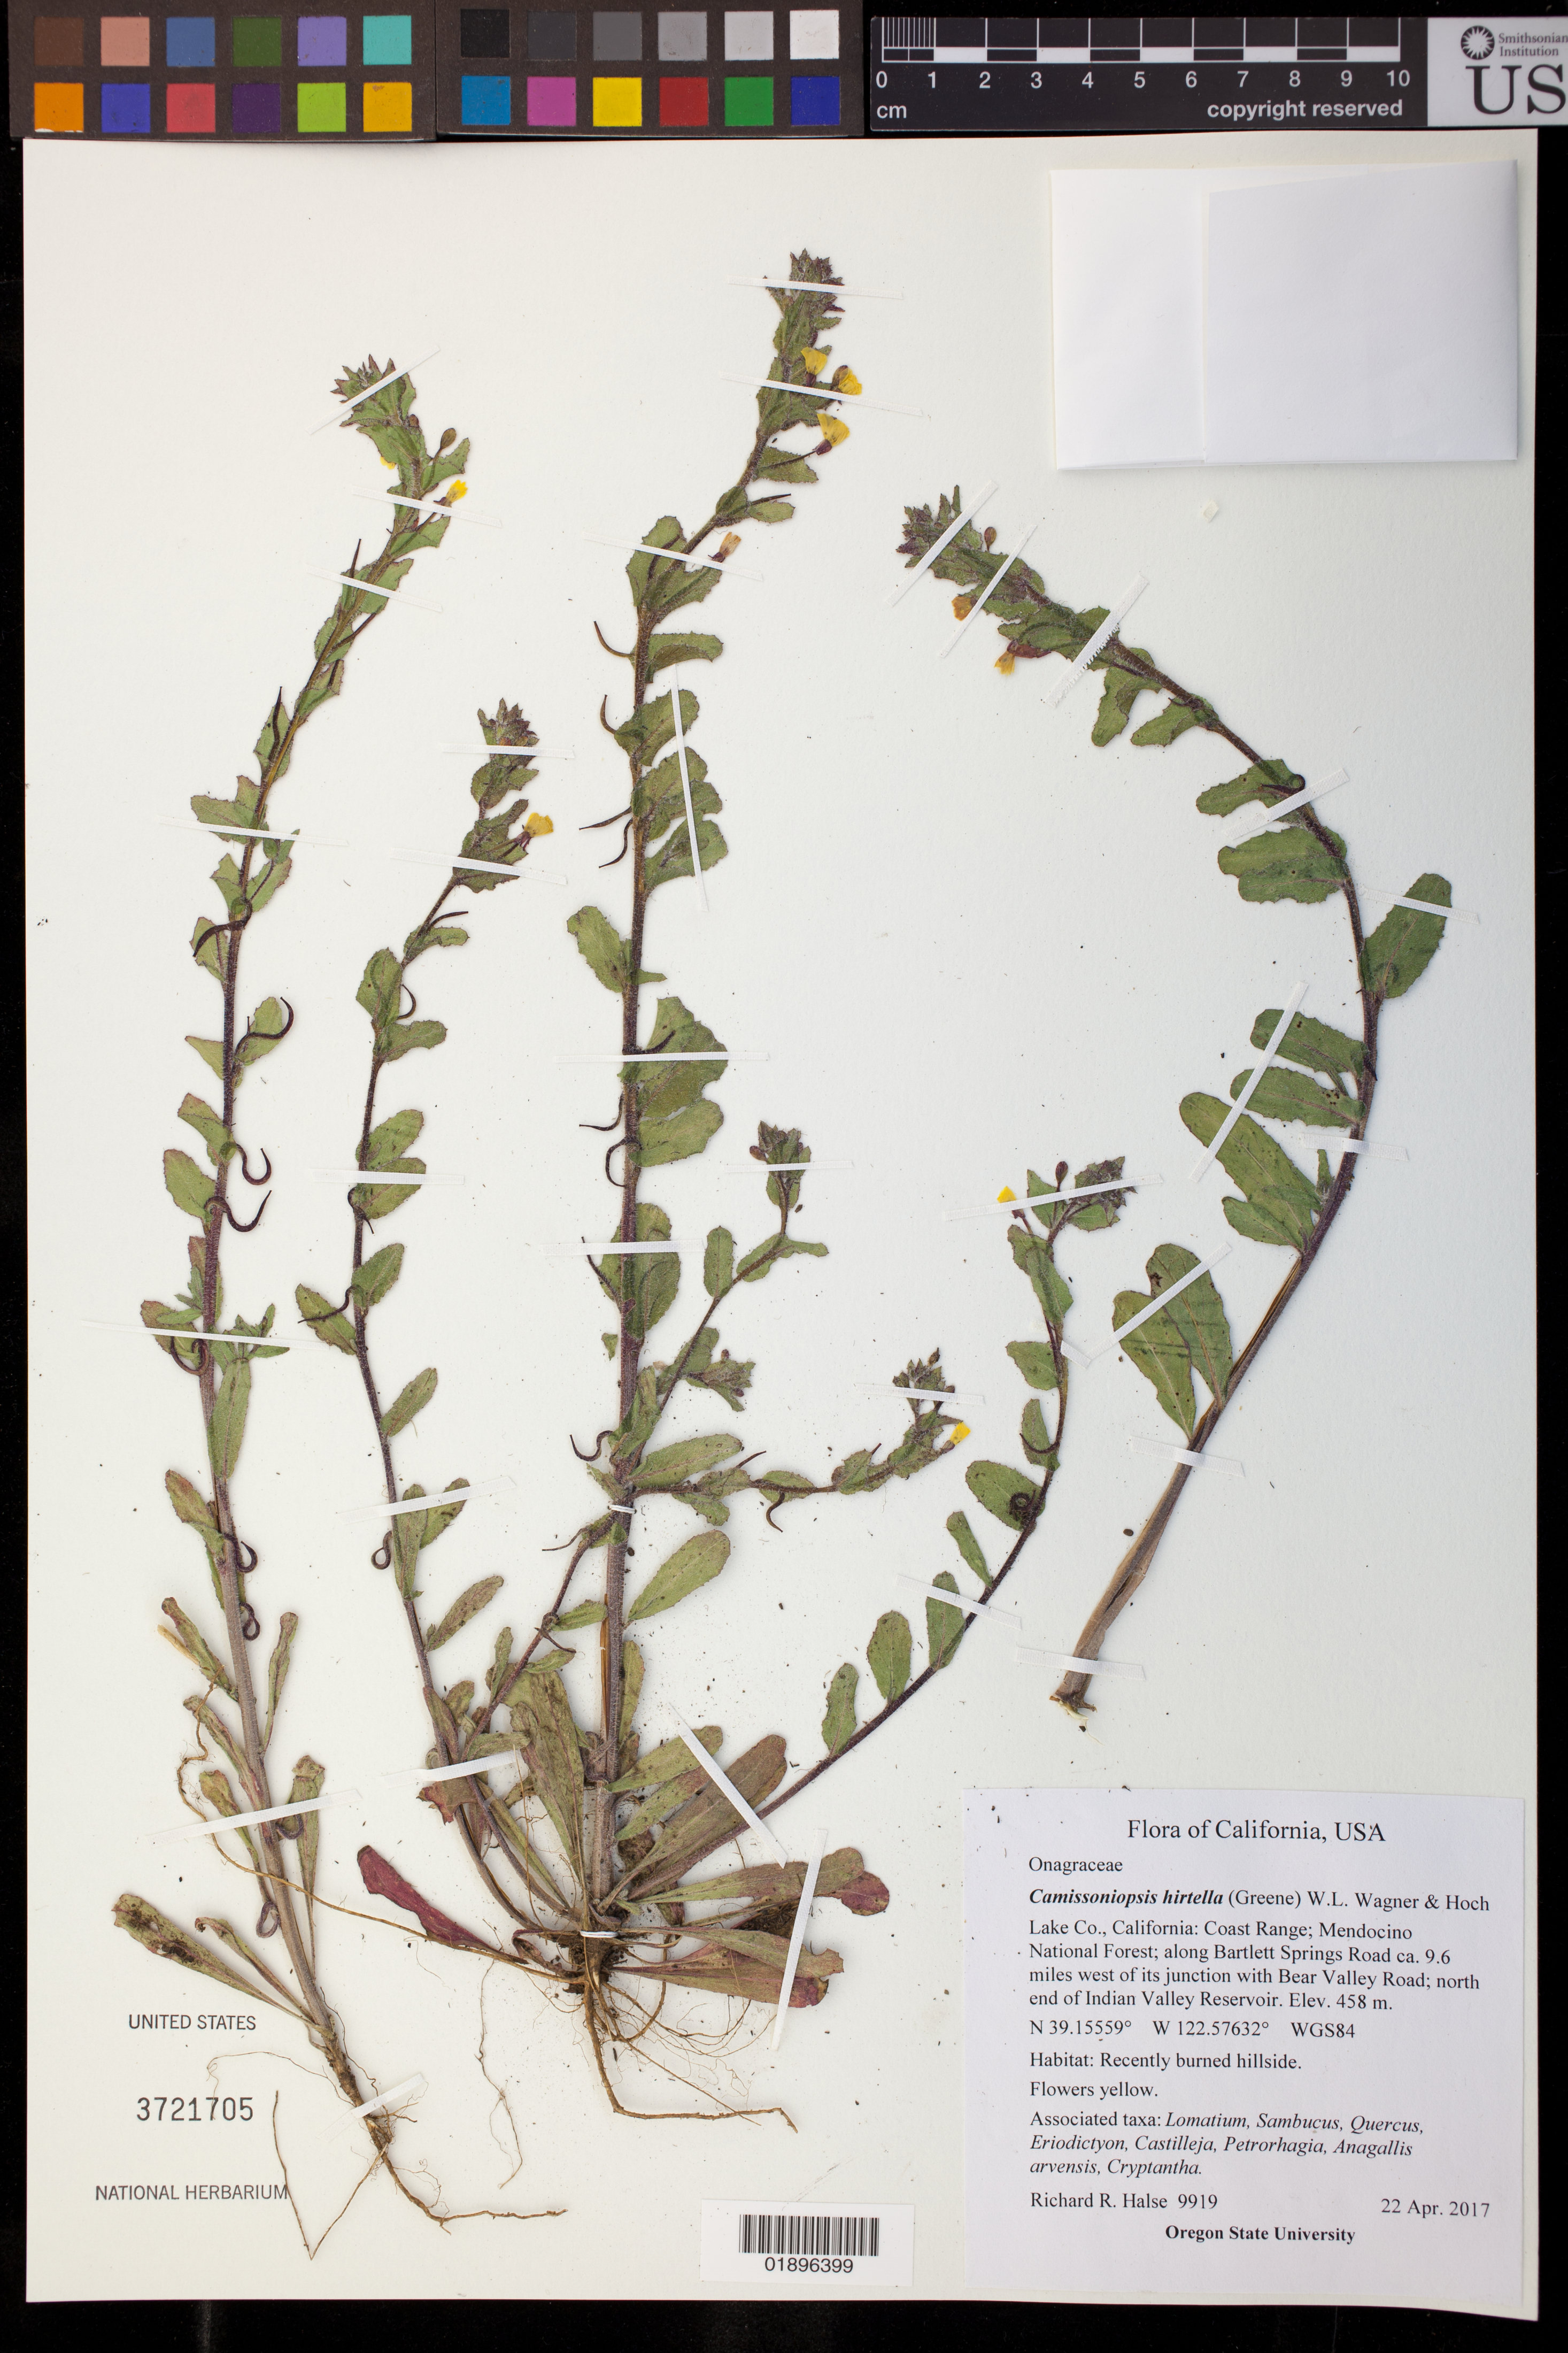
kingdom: Plantae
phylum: Tracheophyta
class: Magnoliopsida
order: Myrtales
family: Onagraceae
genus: Camissoniopsis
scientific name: Camissoniopsis hirtella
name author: (Greene) W.L. Wagner & Hoch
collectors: R. Halse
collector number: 9919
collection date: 2017-04-22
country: United States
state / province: California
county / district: Lake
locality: Coast Range, Mendocino National Forest, along Bartlett Springs Road ca. 9.6 miles west of its junction with Bear Valley Road, north end of Indian Valley Reservoir.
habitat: Recently burned hillside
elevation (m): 458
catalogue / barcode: US 3721705